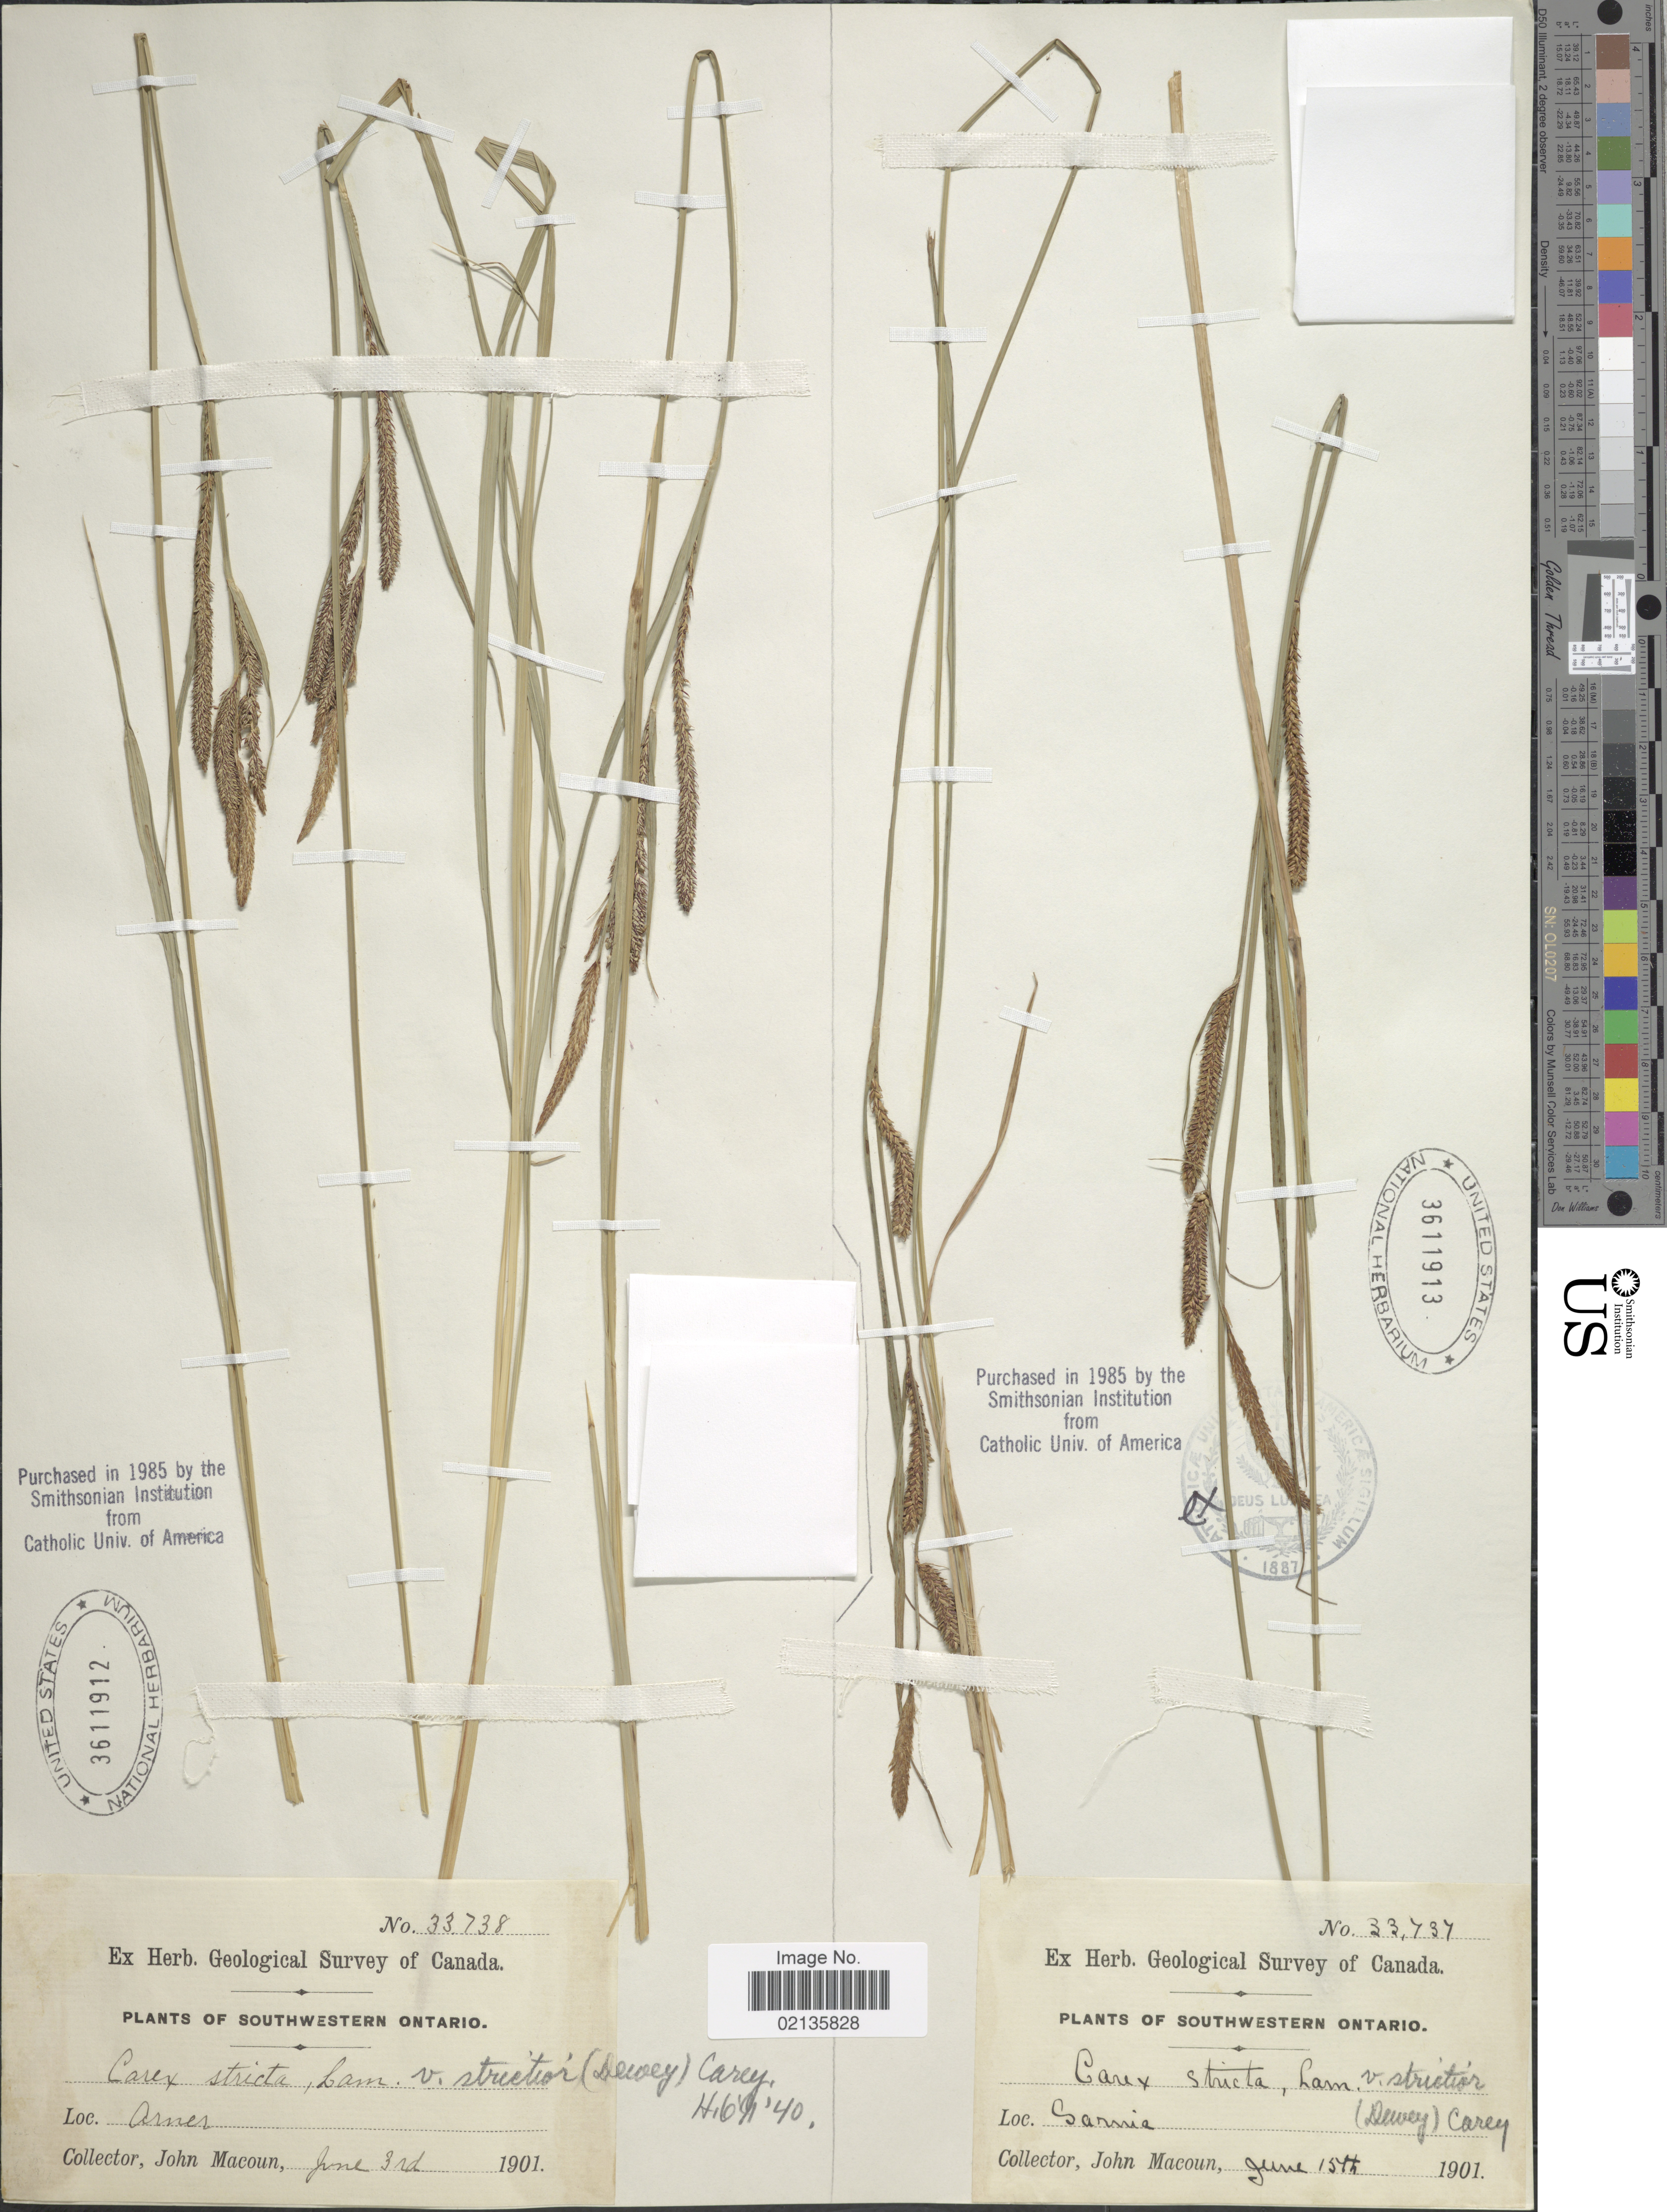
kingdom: Plantae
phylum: Tracheophyta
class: Liliopsida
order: Poales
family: Cyperaceae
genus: Carex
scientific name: Carex stricta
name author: Lam.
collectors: J. Macoun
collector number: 33737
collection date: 1901-06-15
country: Canada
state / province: Ontario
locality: Southwestern Ontario, Sarnia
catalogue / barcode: US 3611913-2